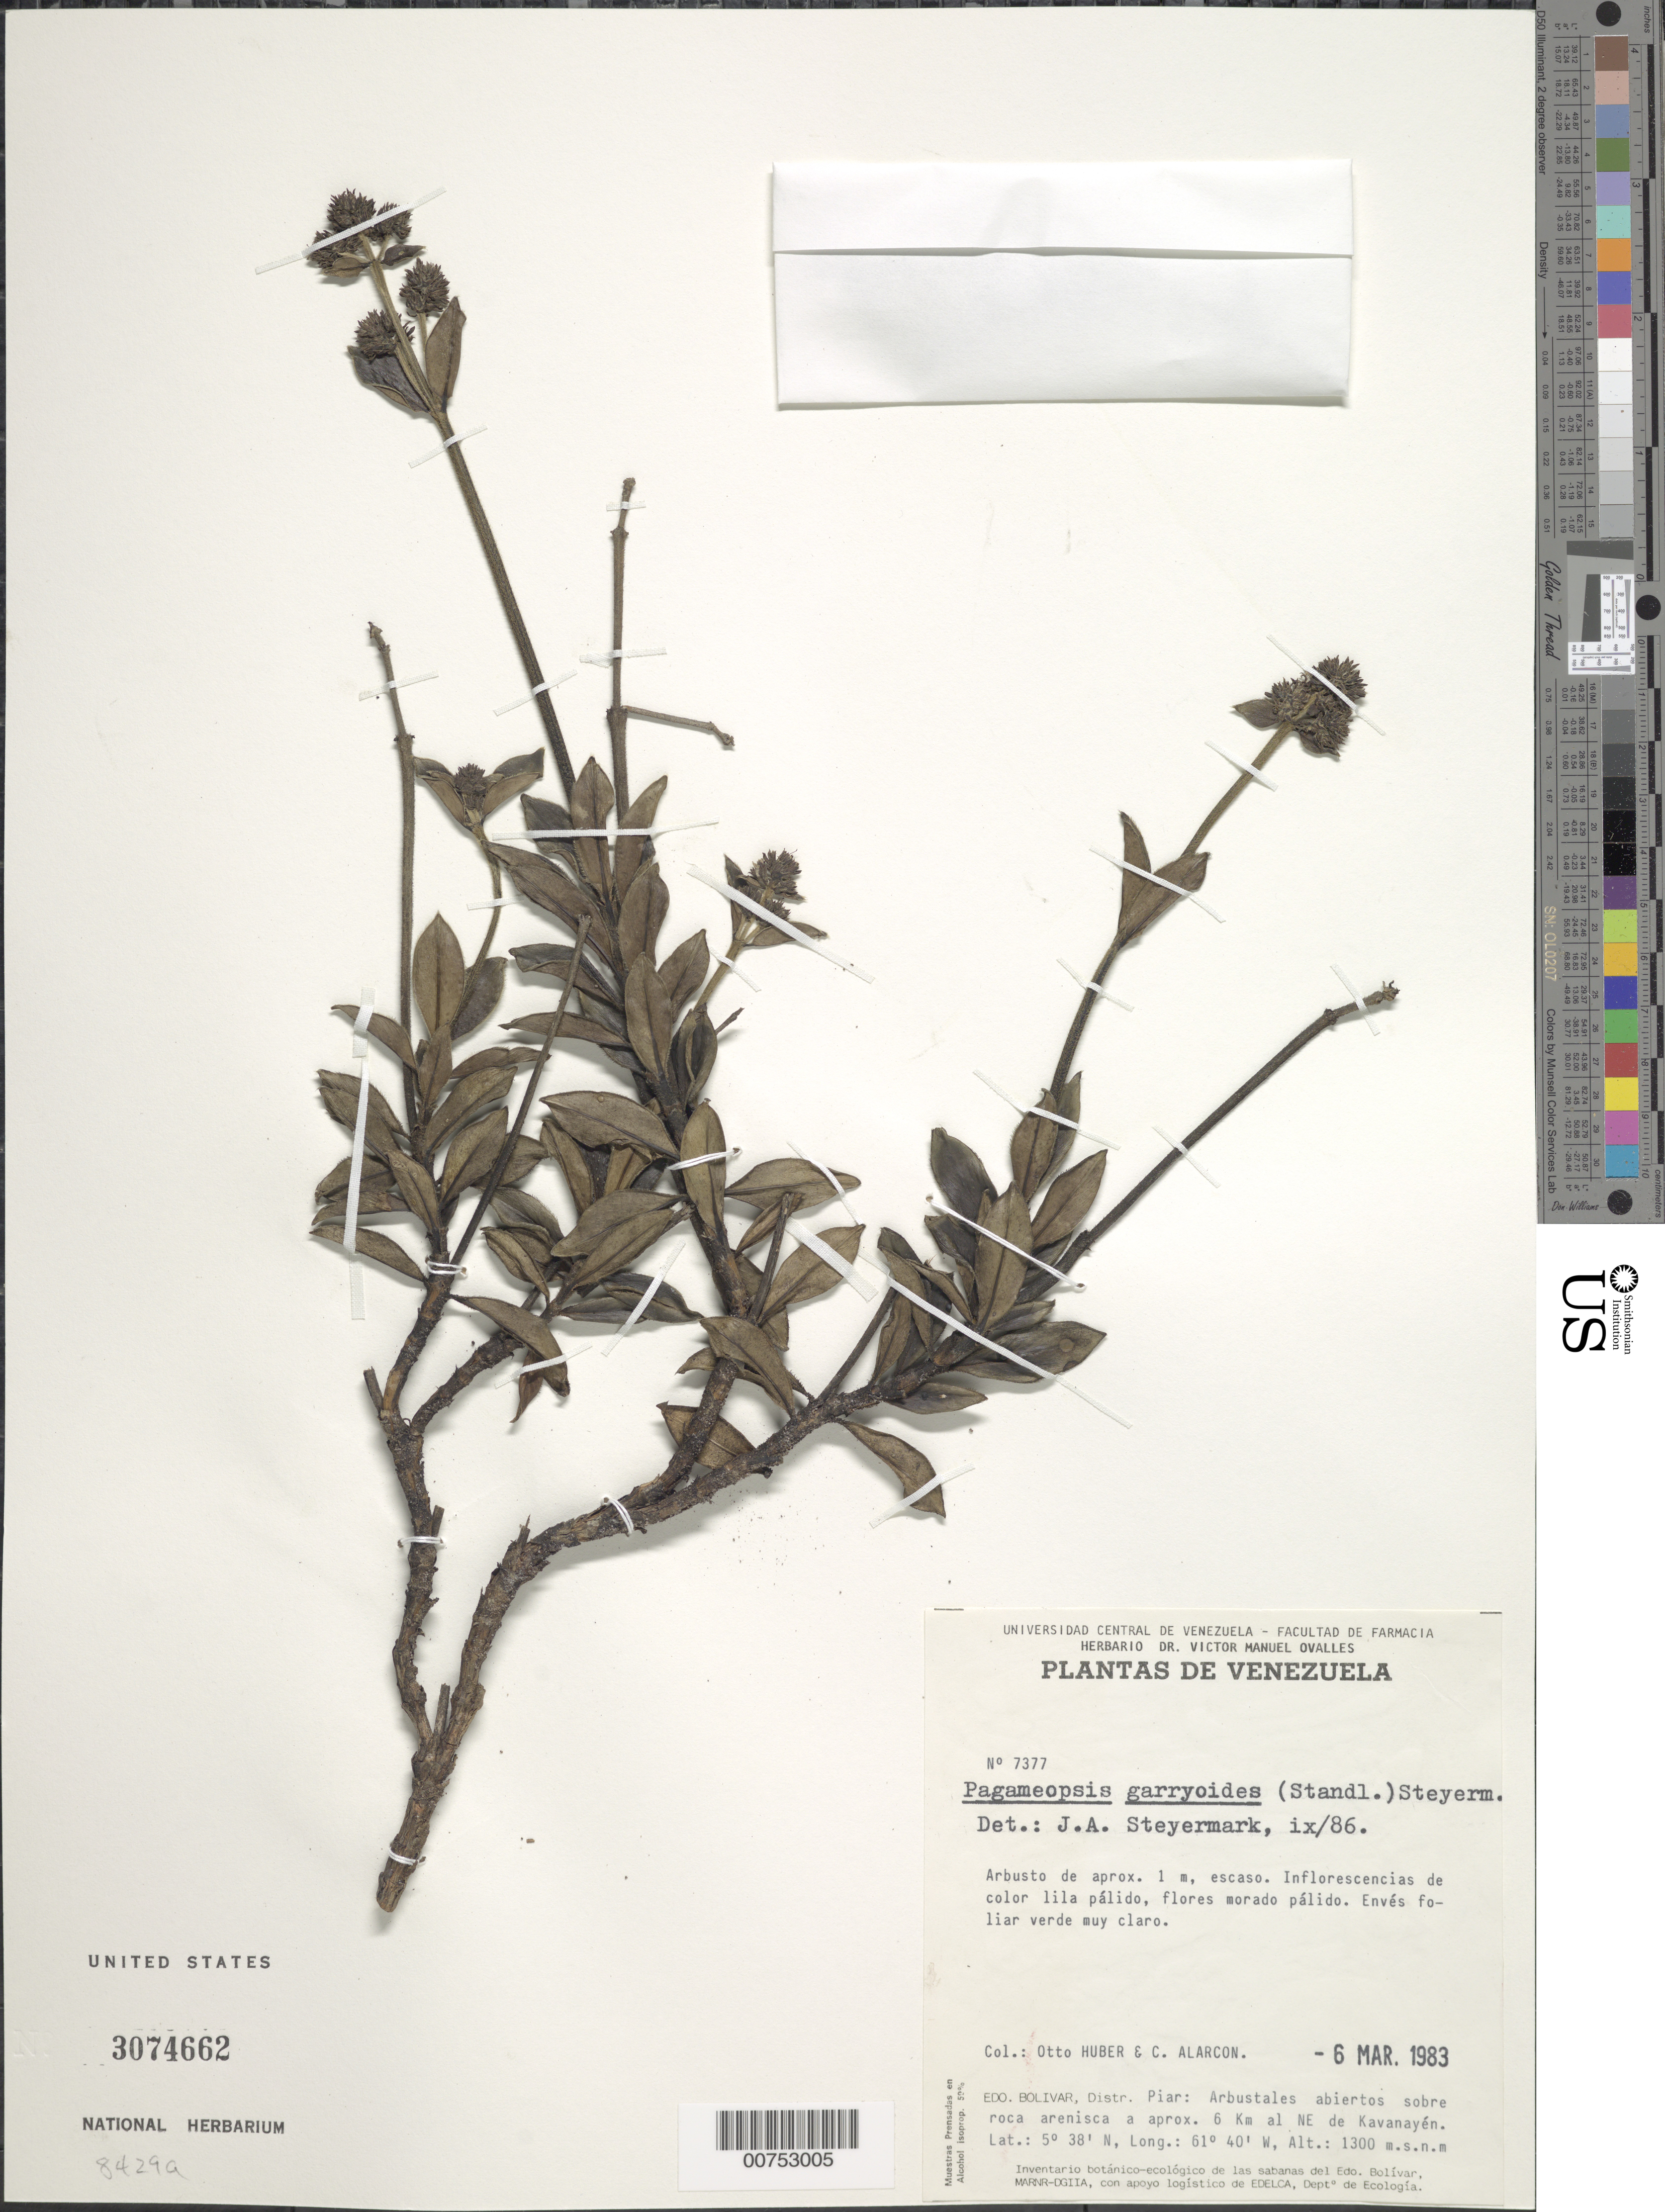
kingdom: Plantae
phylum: Tracheophyta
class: Magnoliopsida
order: Gentianales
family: Rubiaceae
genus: Pagameopsis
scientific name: Pagameopsis garryoides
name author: (Standl.) Steyerm.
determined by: Steyermark, Julian A., (VEN)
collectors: O. Huber & C. Alarcon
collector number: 7377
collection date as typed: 6-Mar-83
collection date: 1983-03-06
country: Venezuela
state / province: Bolívar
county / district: Piar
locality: Kavanayén, aprox. 6 km NE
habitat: Arbustales abiertos sobre roca arenisca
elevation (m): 1300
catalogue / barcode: US 3074662